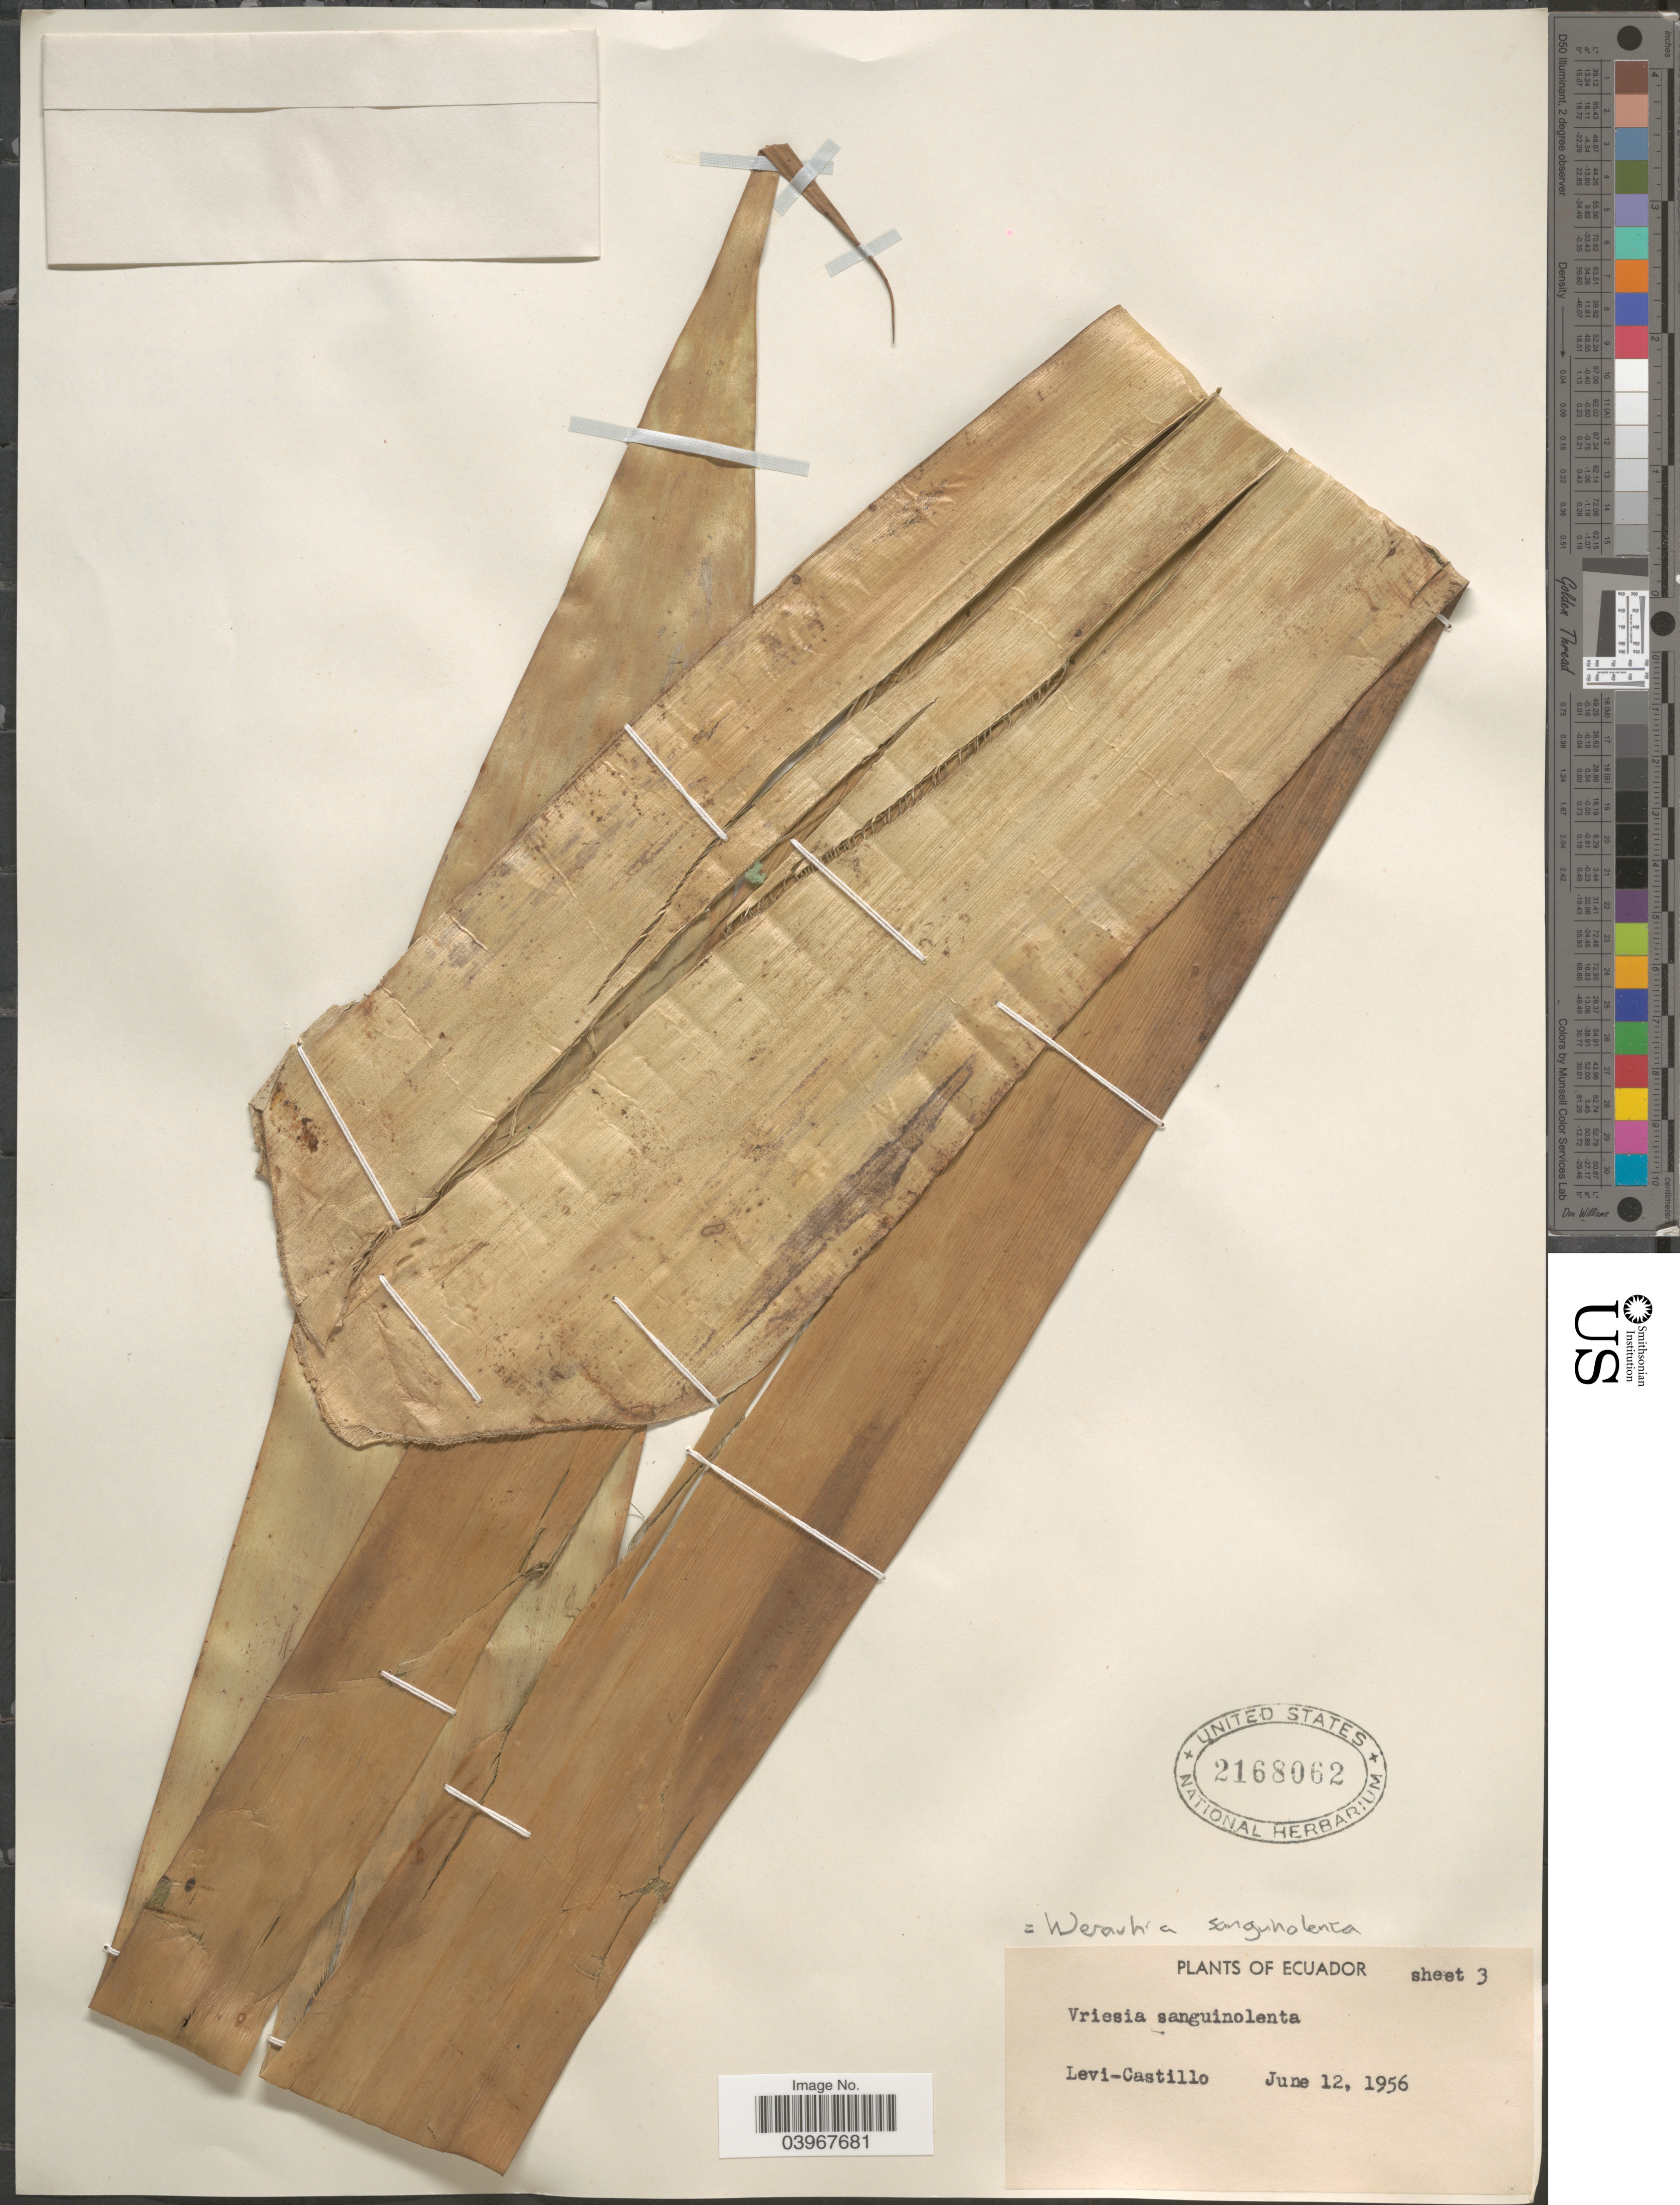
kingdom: Plantae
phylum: Tracheophyta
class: Liliopsida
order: Poales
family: Bromeliaceae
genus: Werauhia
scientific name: Werauhia sanguinolenta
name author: (Cogn. & Marchal) J.R. Grant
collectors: Levi-Castillo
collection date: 1956-06-12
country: Ecuador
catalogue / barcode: US 2168062